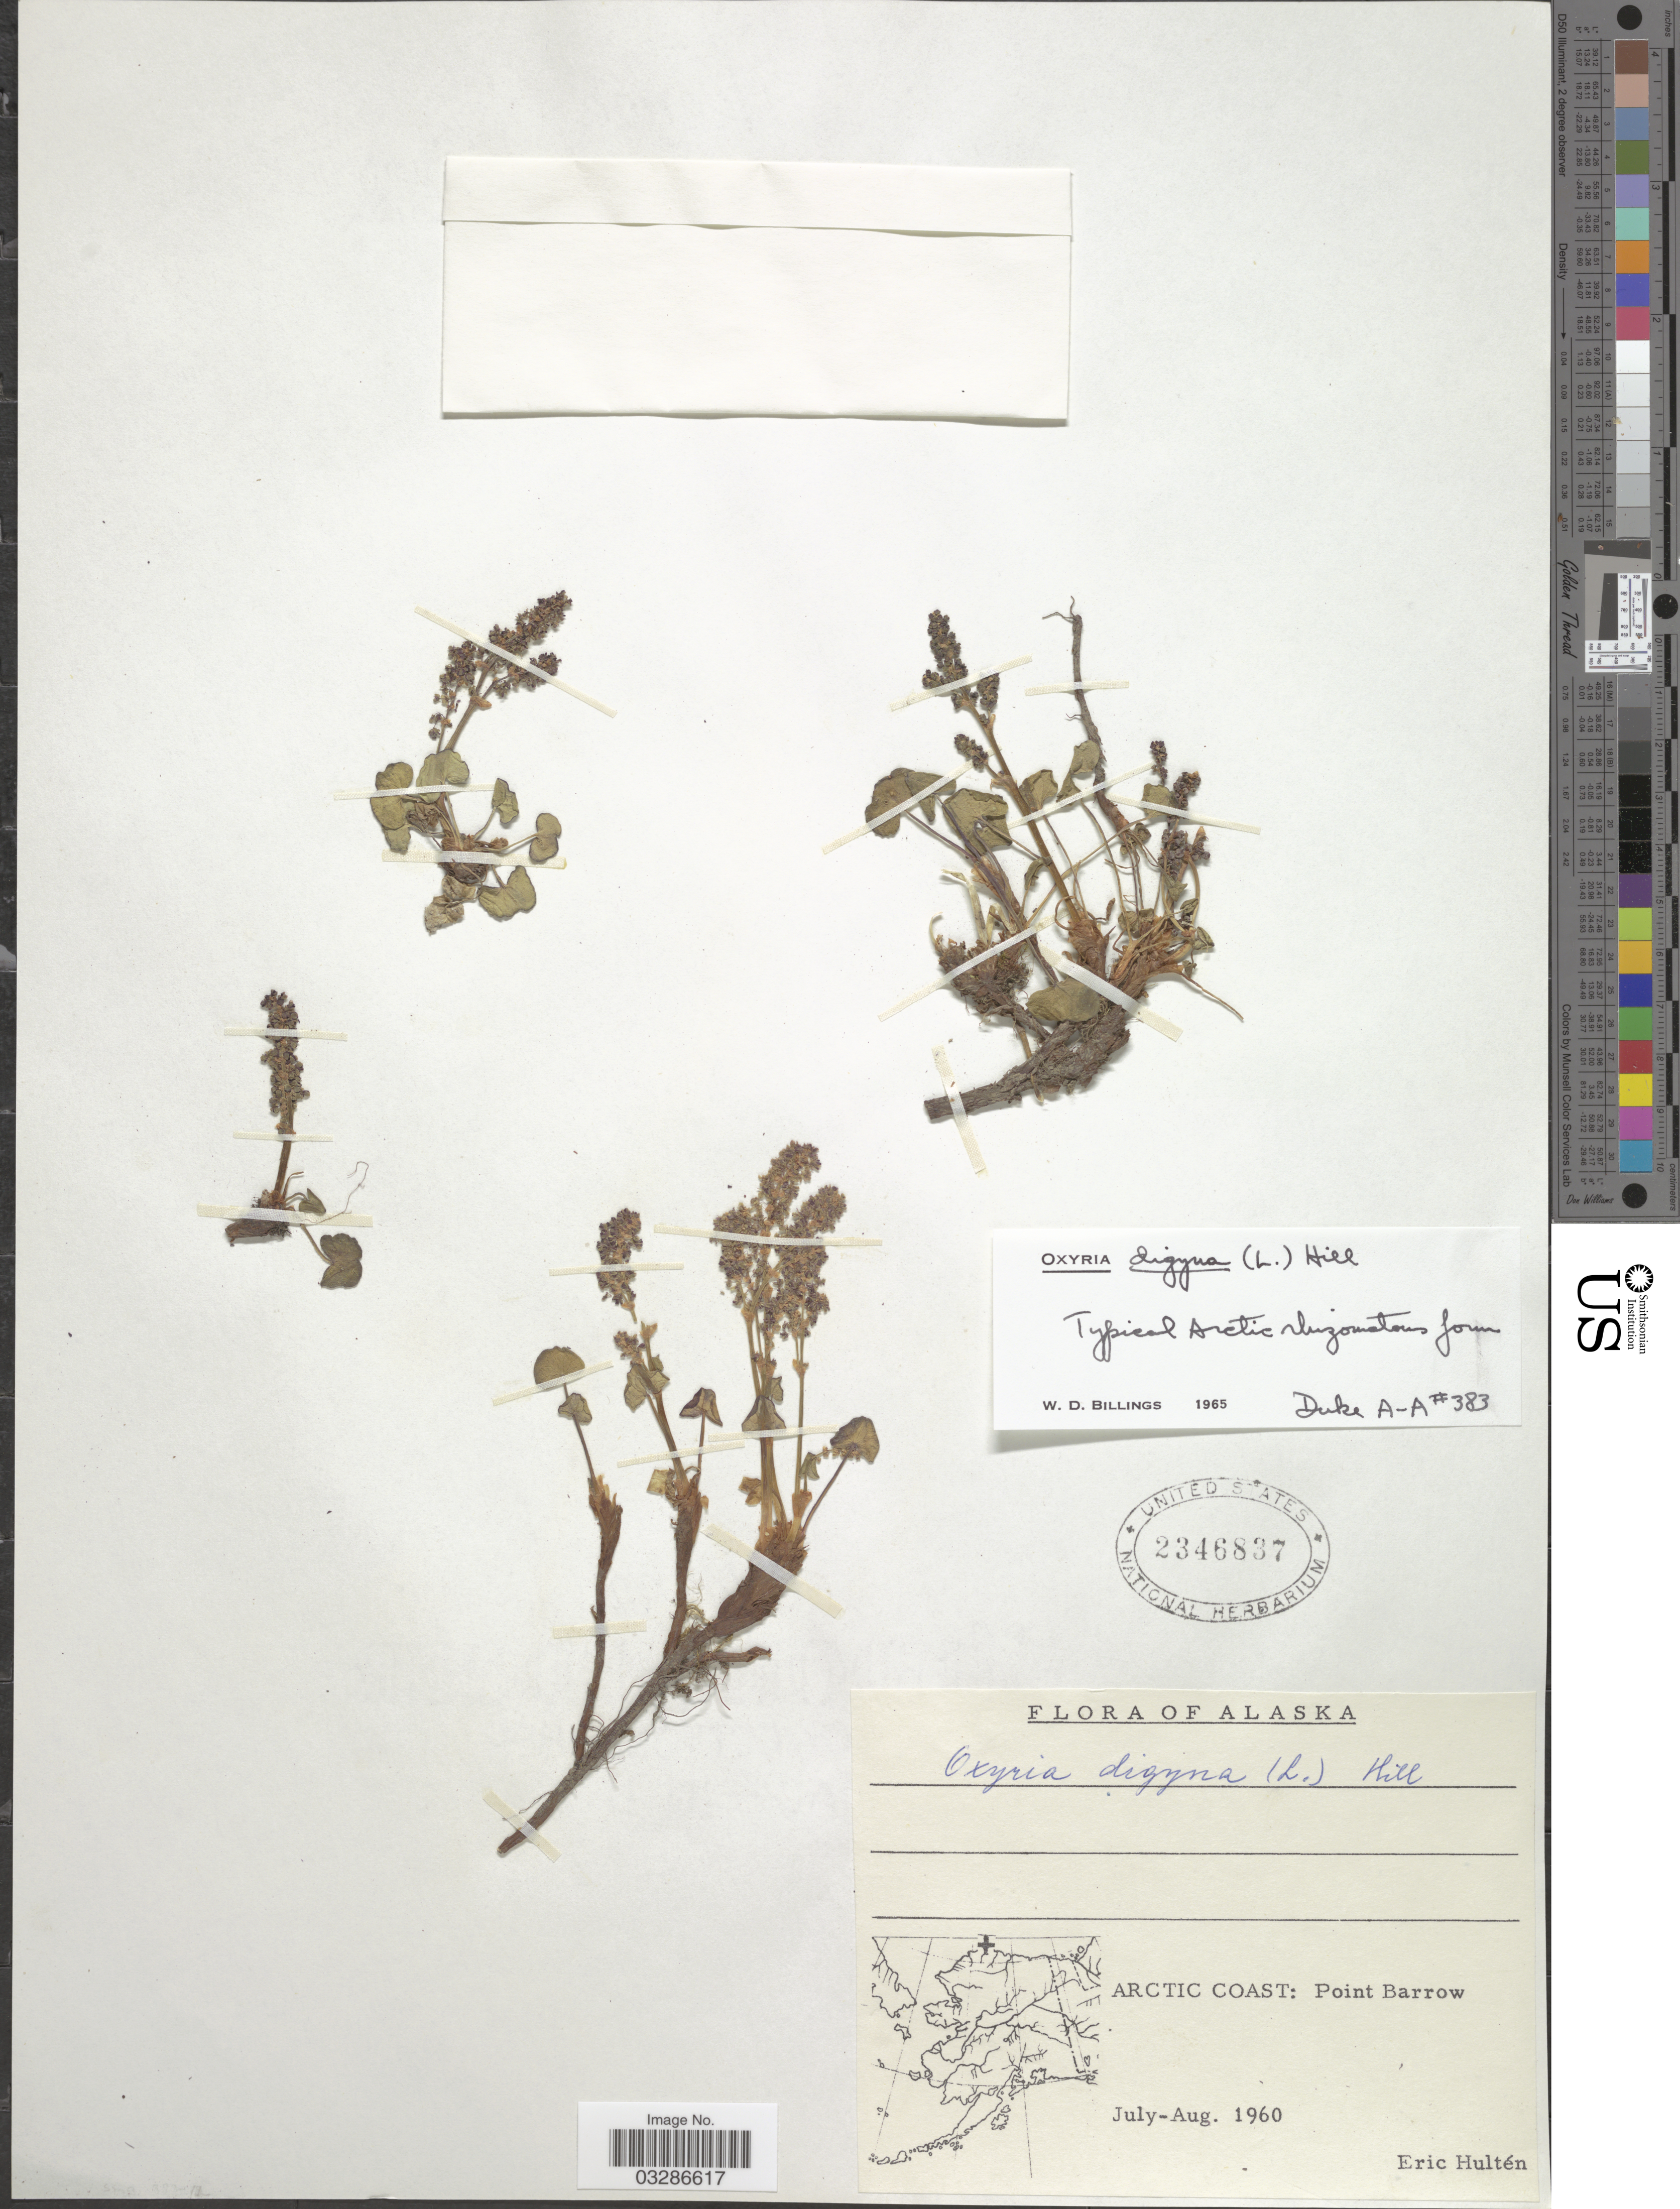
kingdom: Plantae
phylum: Tracheophyta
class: Magnoliopsida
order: Caryophyllales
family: Polygonaceae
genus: Oxyria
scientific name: Oxyria digyna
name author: (L.) Hill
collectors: E. G. Hultén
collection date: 1960-07/1960-08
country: United States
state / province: Alaska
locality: Arctic Coast: Point Barrow.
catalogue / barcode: US 2346837